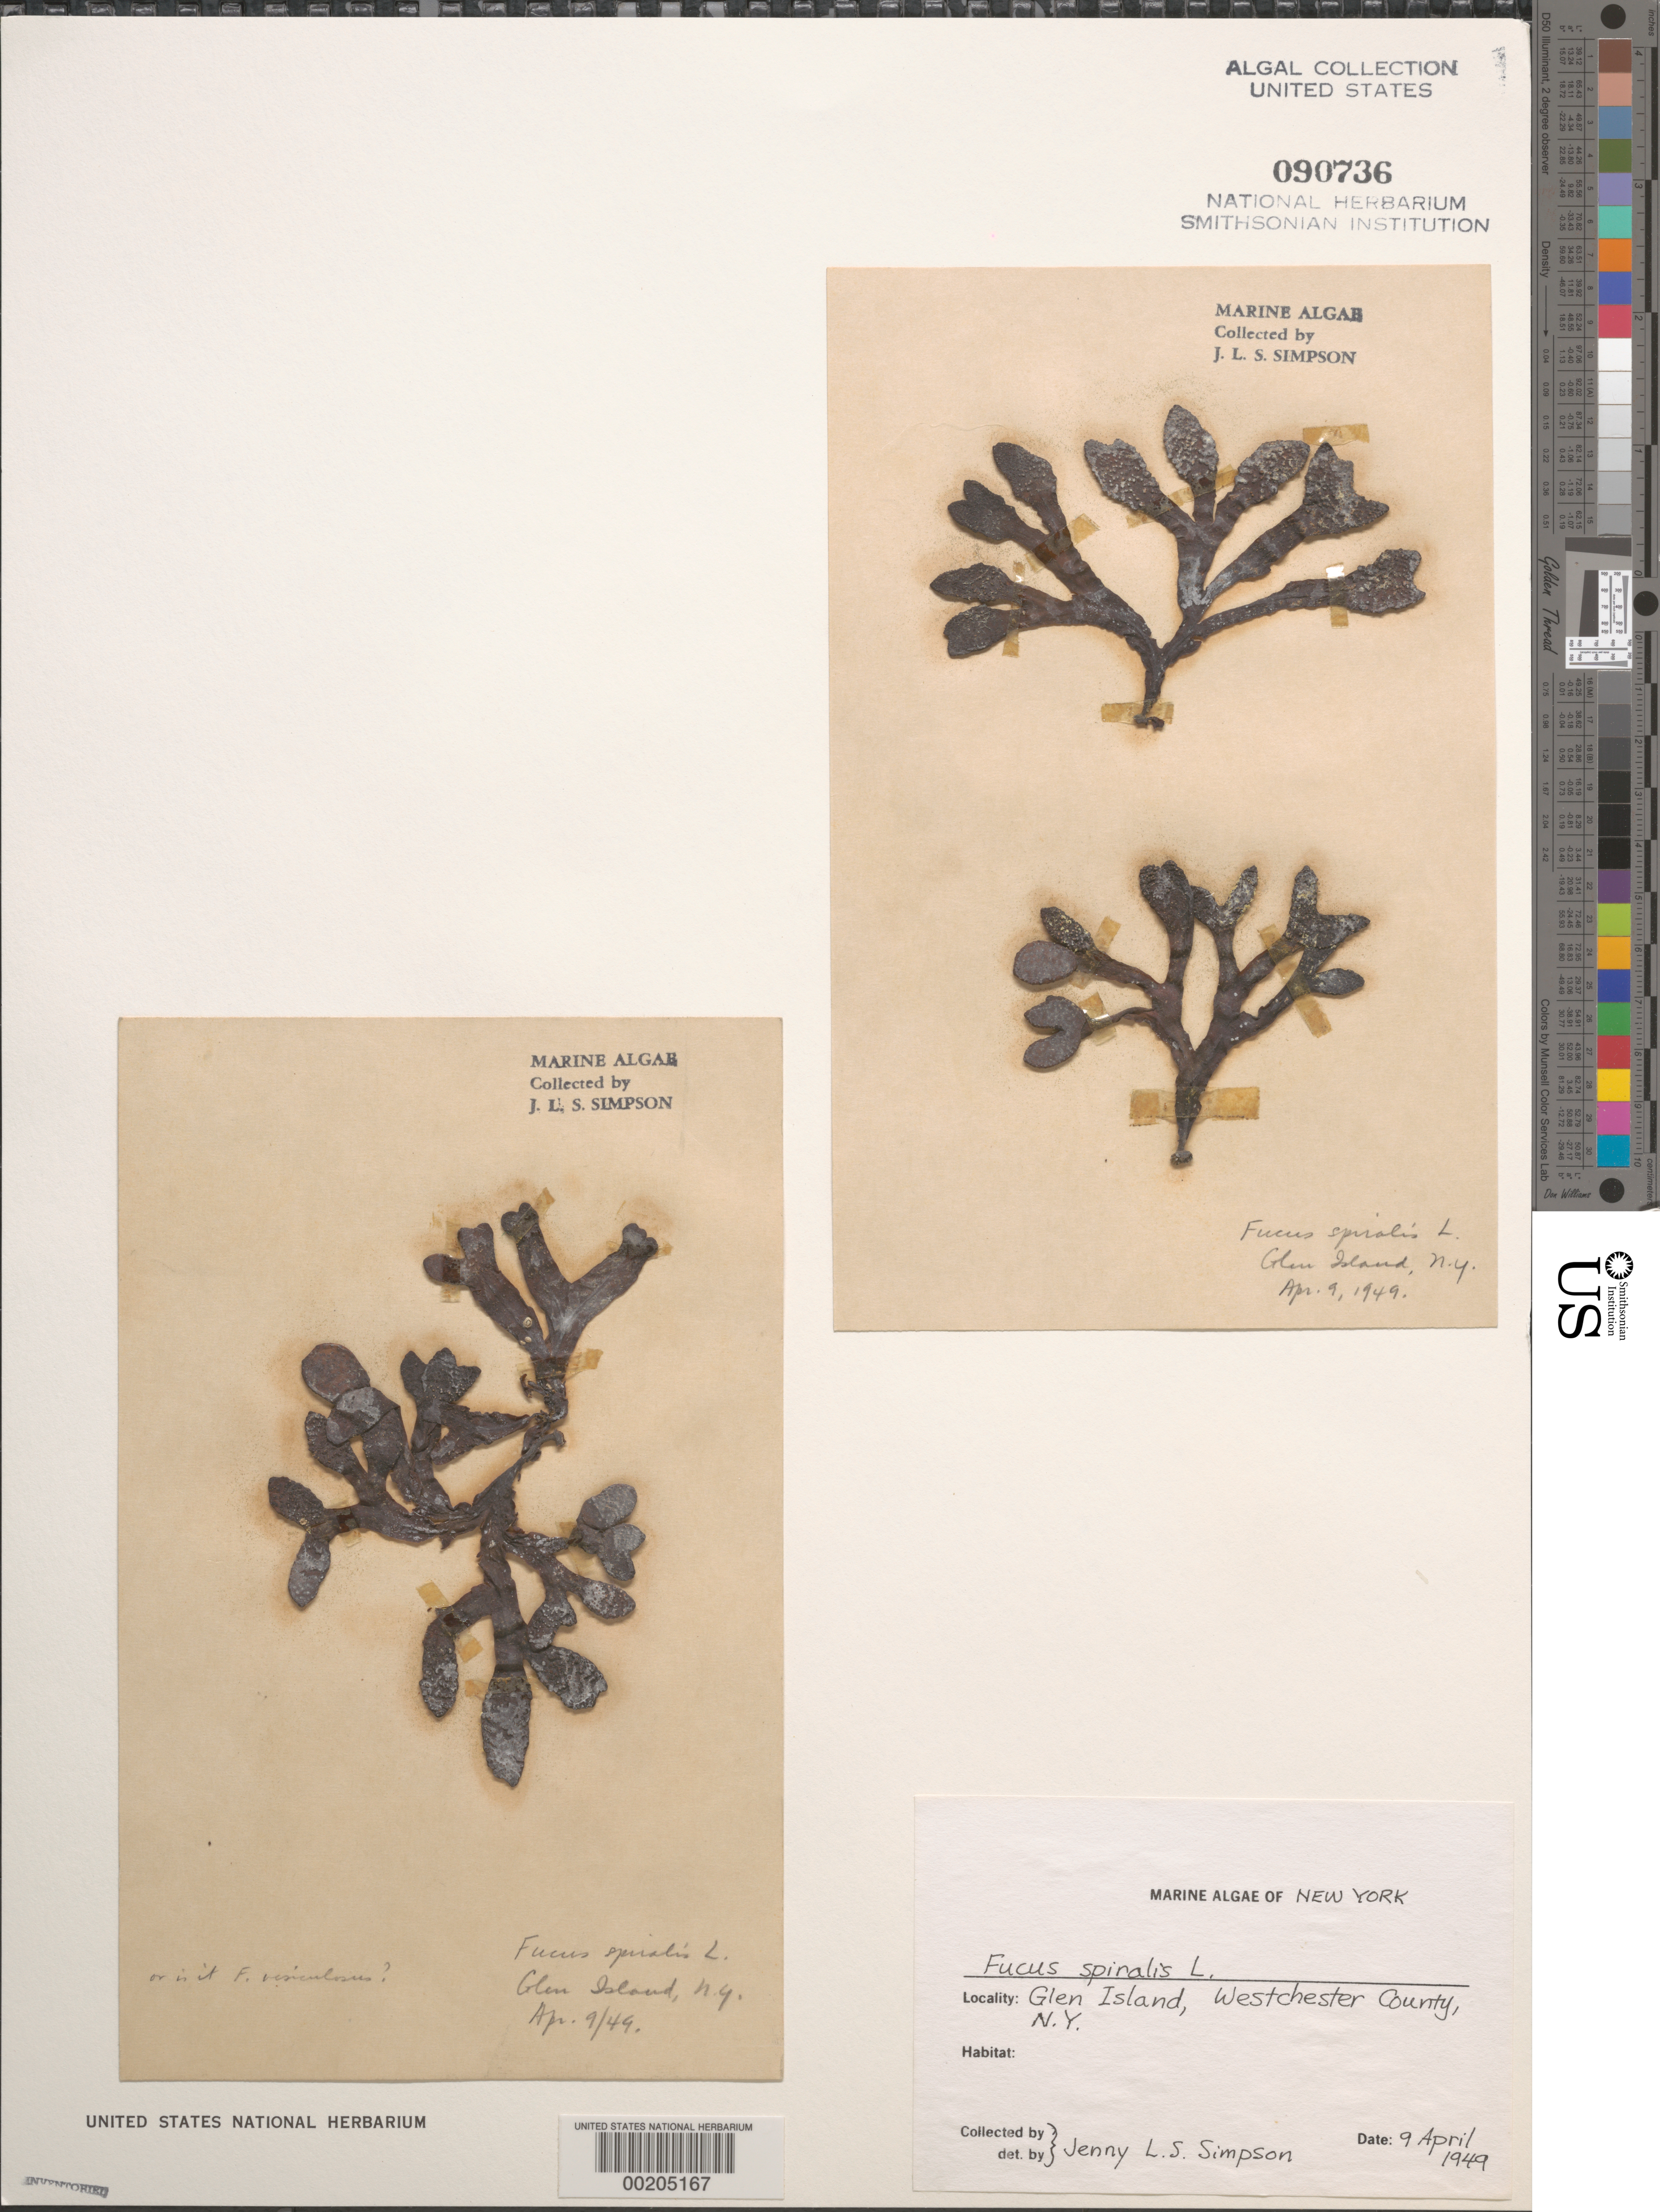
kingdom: Chromista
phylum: Ochrophyta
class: Phaeophyceae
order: Fucales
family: Fucaceae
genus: Fucus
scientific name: Fucus spiralis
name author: L.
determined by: Simpson, J. L. S.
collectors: J. Simpson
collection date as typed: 09 Apr 1949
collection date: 1949-04-09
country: United States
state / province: New York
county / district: Westchester County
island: Glen Island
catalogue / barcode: US 90736